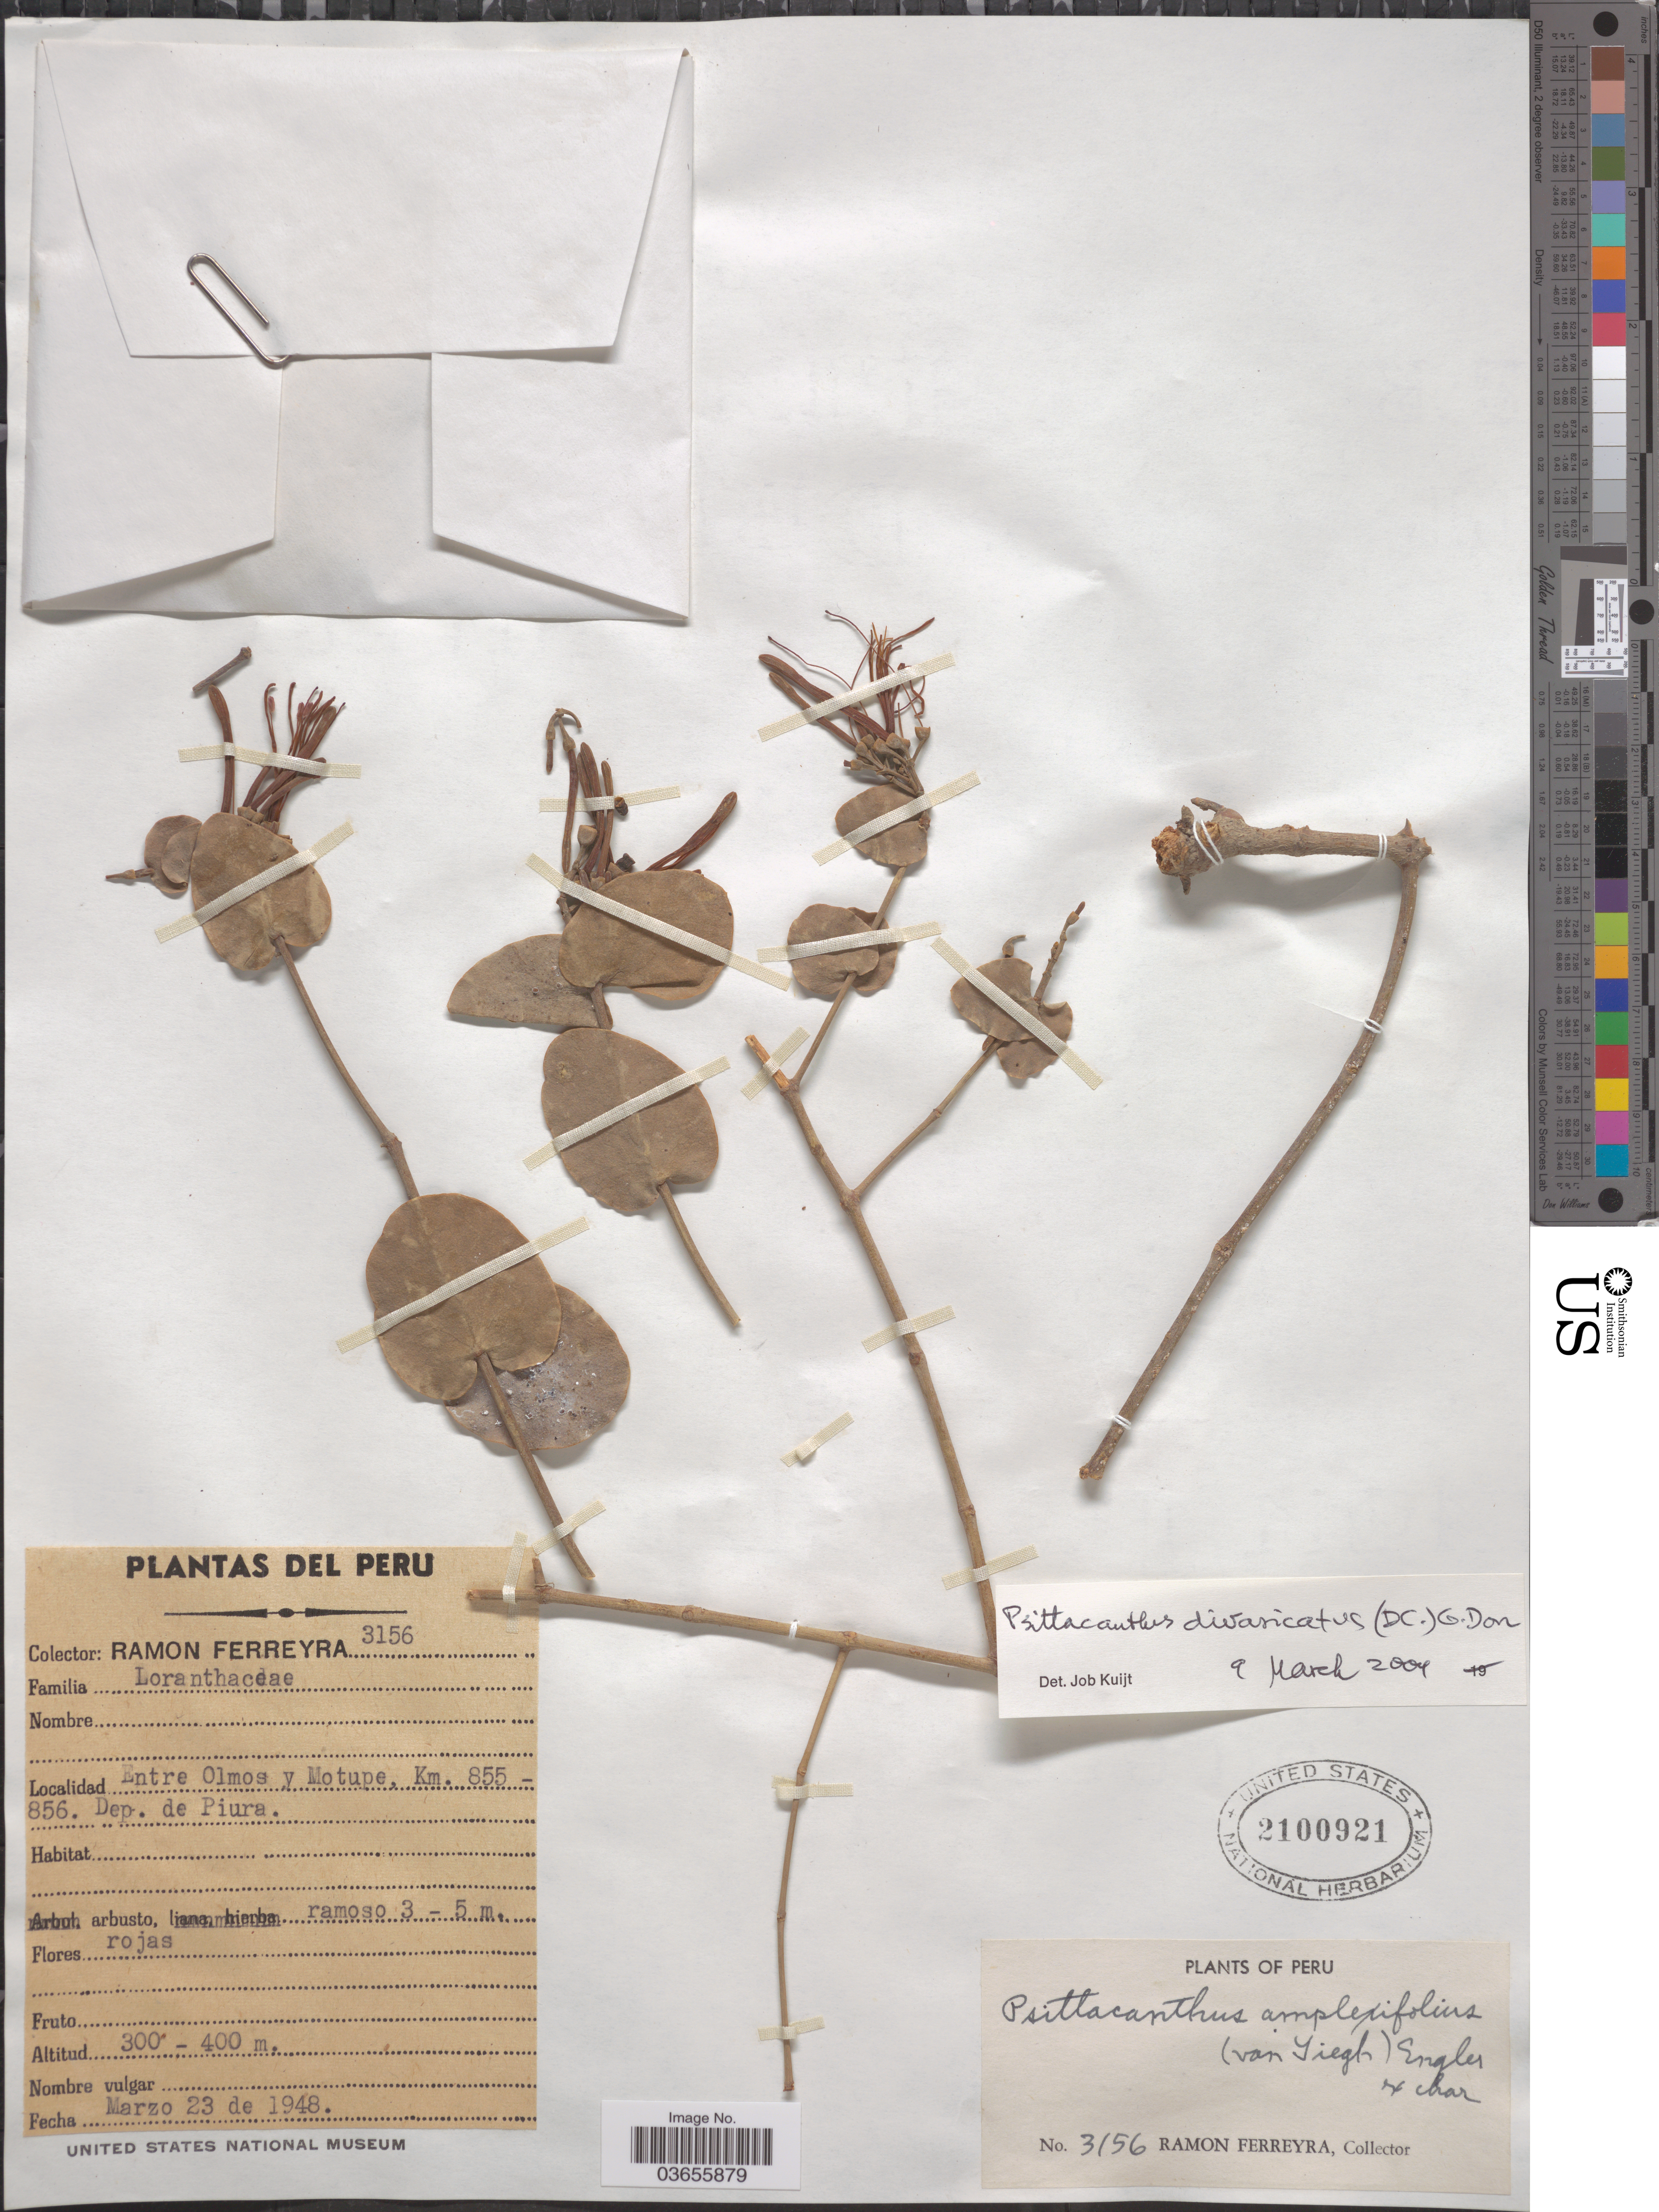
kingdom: Plantae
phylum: Tracheophyta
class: Magnoliopsida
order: Santalales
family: Loranthaceae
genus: Psittacanthus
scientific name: Psittacanthus divaricatus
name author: (Kunth) G. Don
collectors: R. A. Ferreyra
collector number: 3156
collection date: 1948-03-23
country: Peru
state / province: Piura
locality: Entre Olmos y Motupe, Km. 855-856.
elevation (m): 300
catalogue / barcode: US 2100921